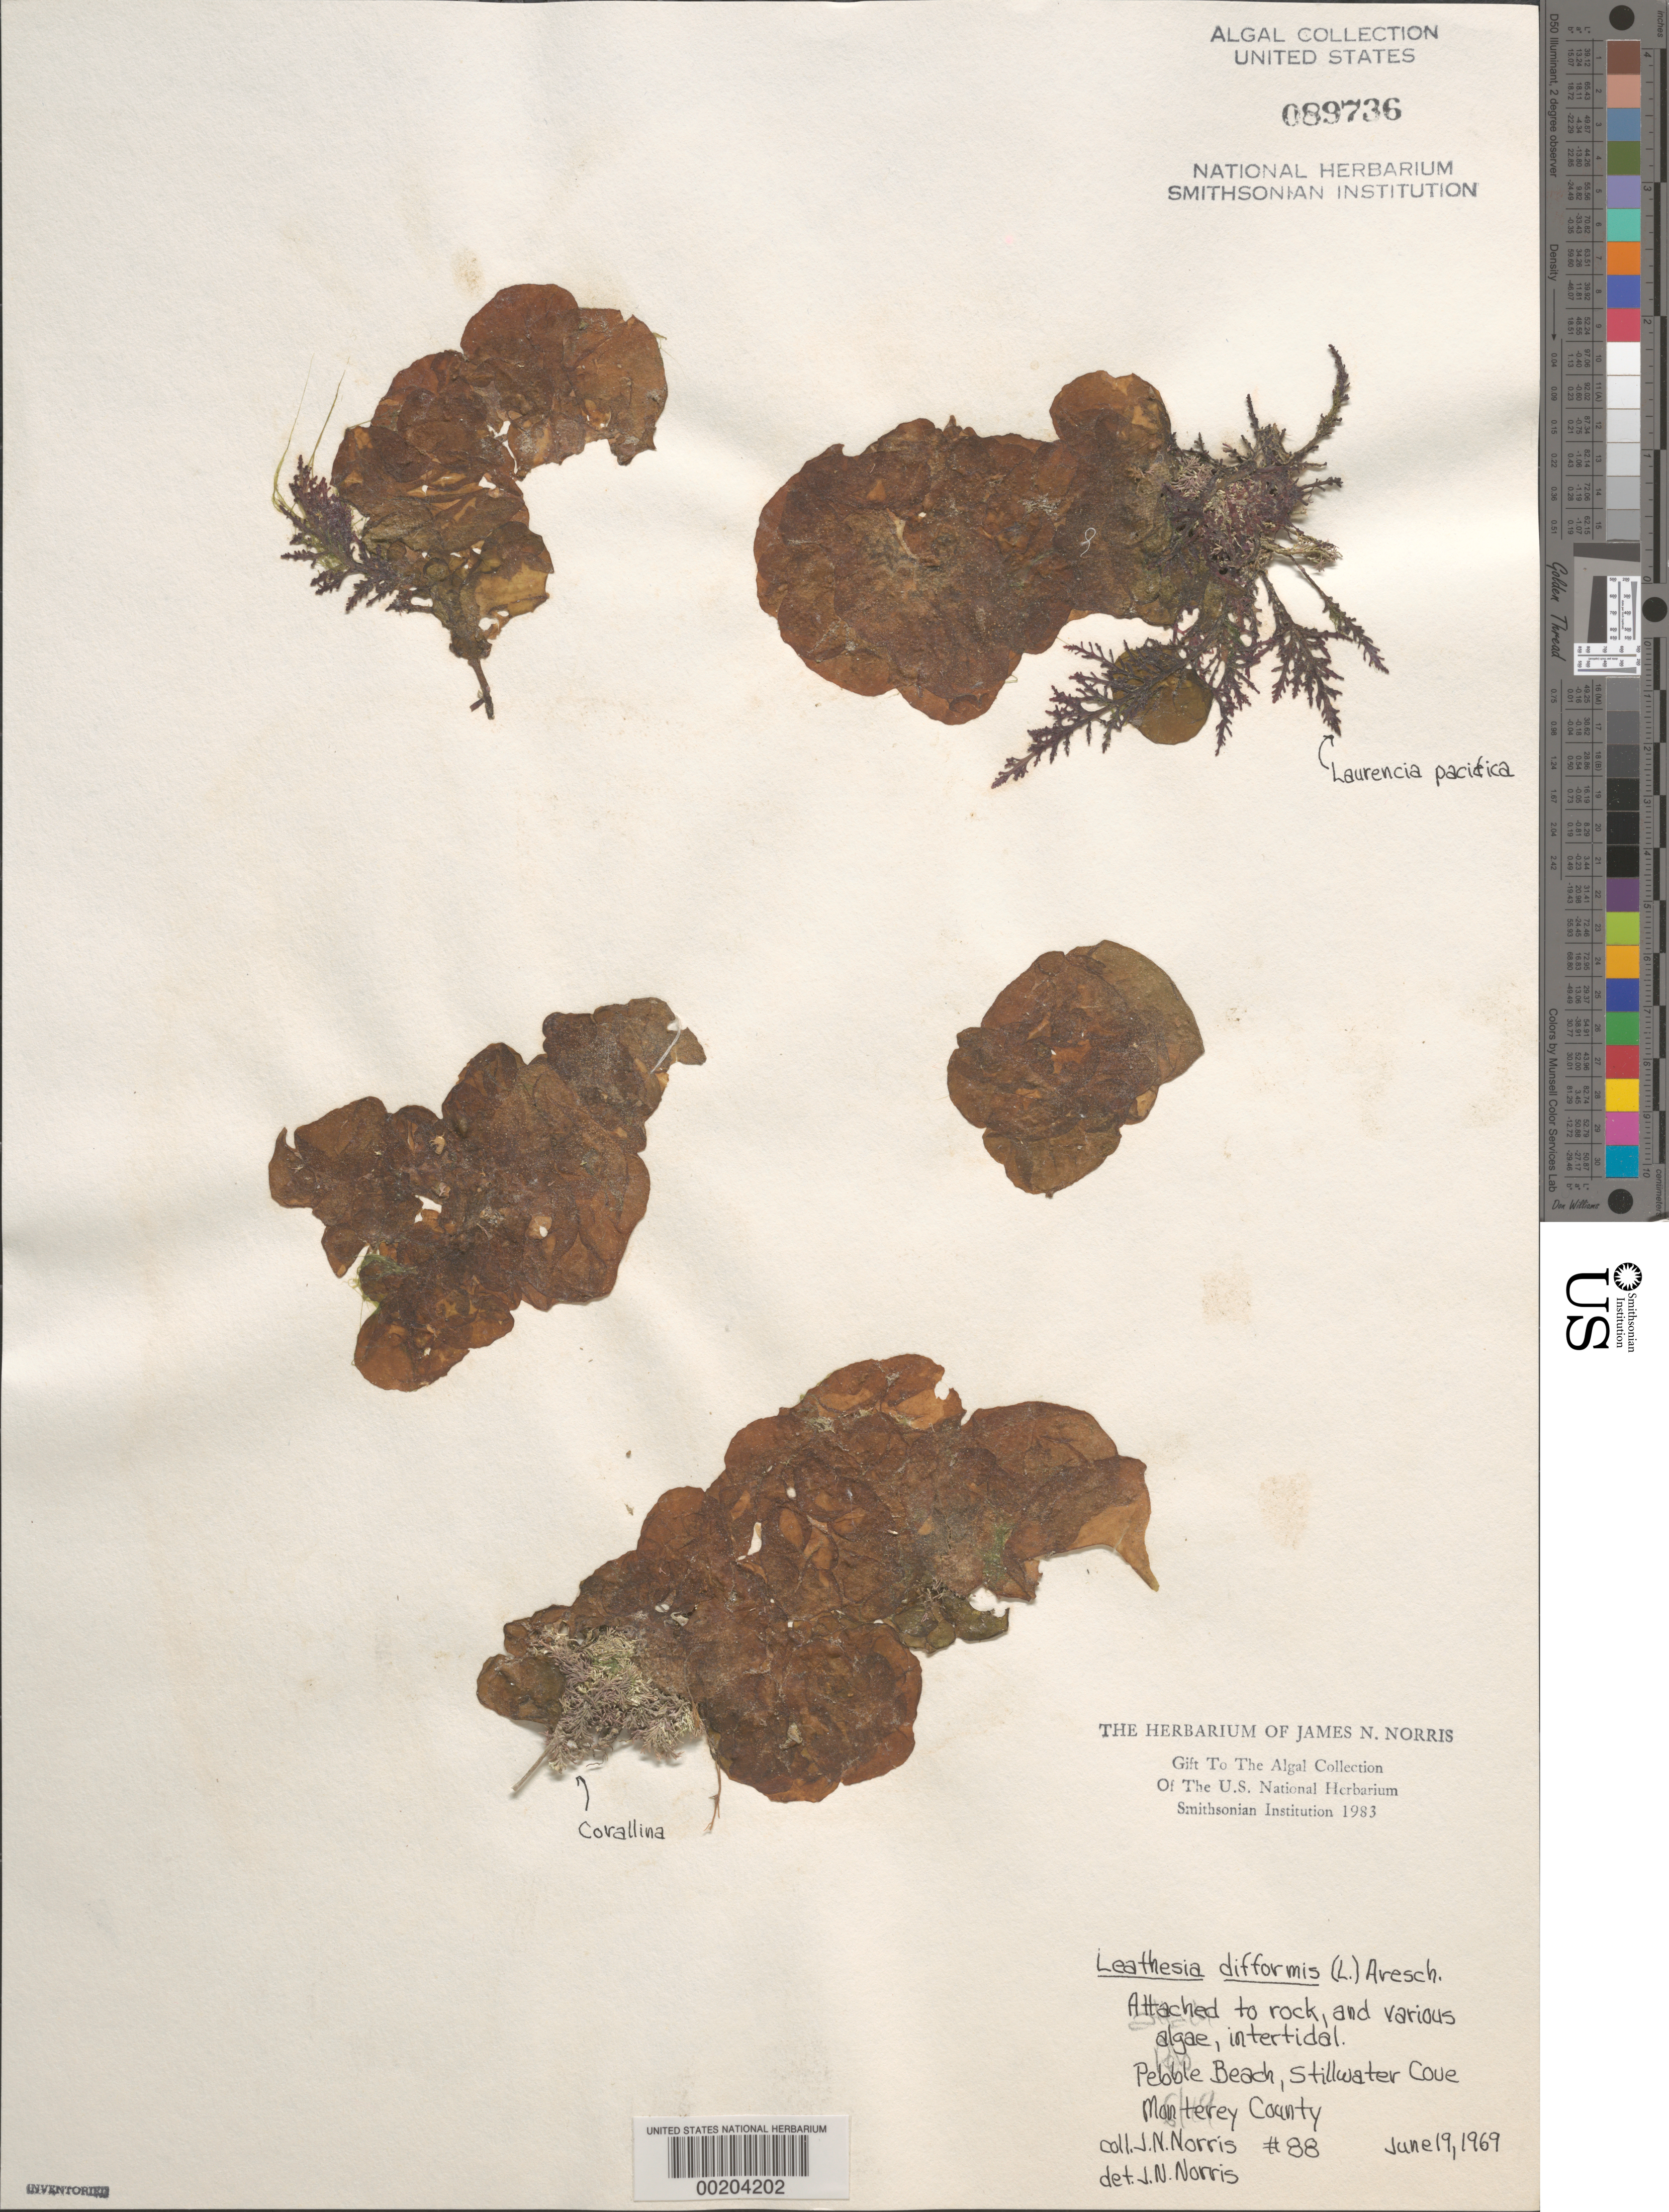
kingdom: Chromista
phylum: Ochrophyta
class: Phaeophyceae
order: Ectocarpales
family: Chordariaceae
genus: Leathesia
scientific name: Leathesia difformis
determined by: Norris, James N.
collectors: J. N. Norris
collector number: JN-88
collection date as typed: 19 Jun 1969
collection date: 1969-06-19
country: United States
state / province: California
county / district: Monterey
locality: Pebble Beach, Stillwater Cove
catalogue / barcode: US 89736